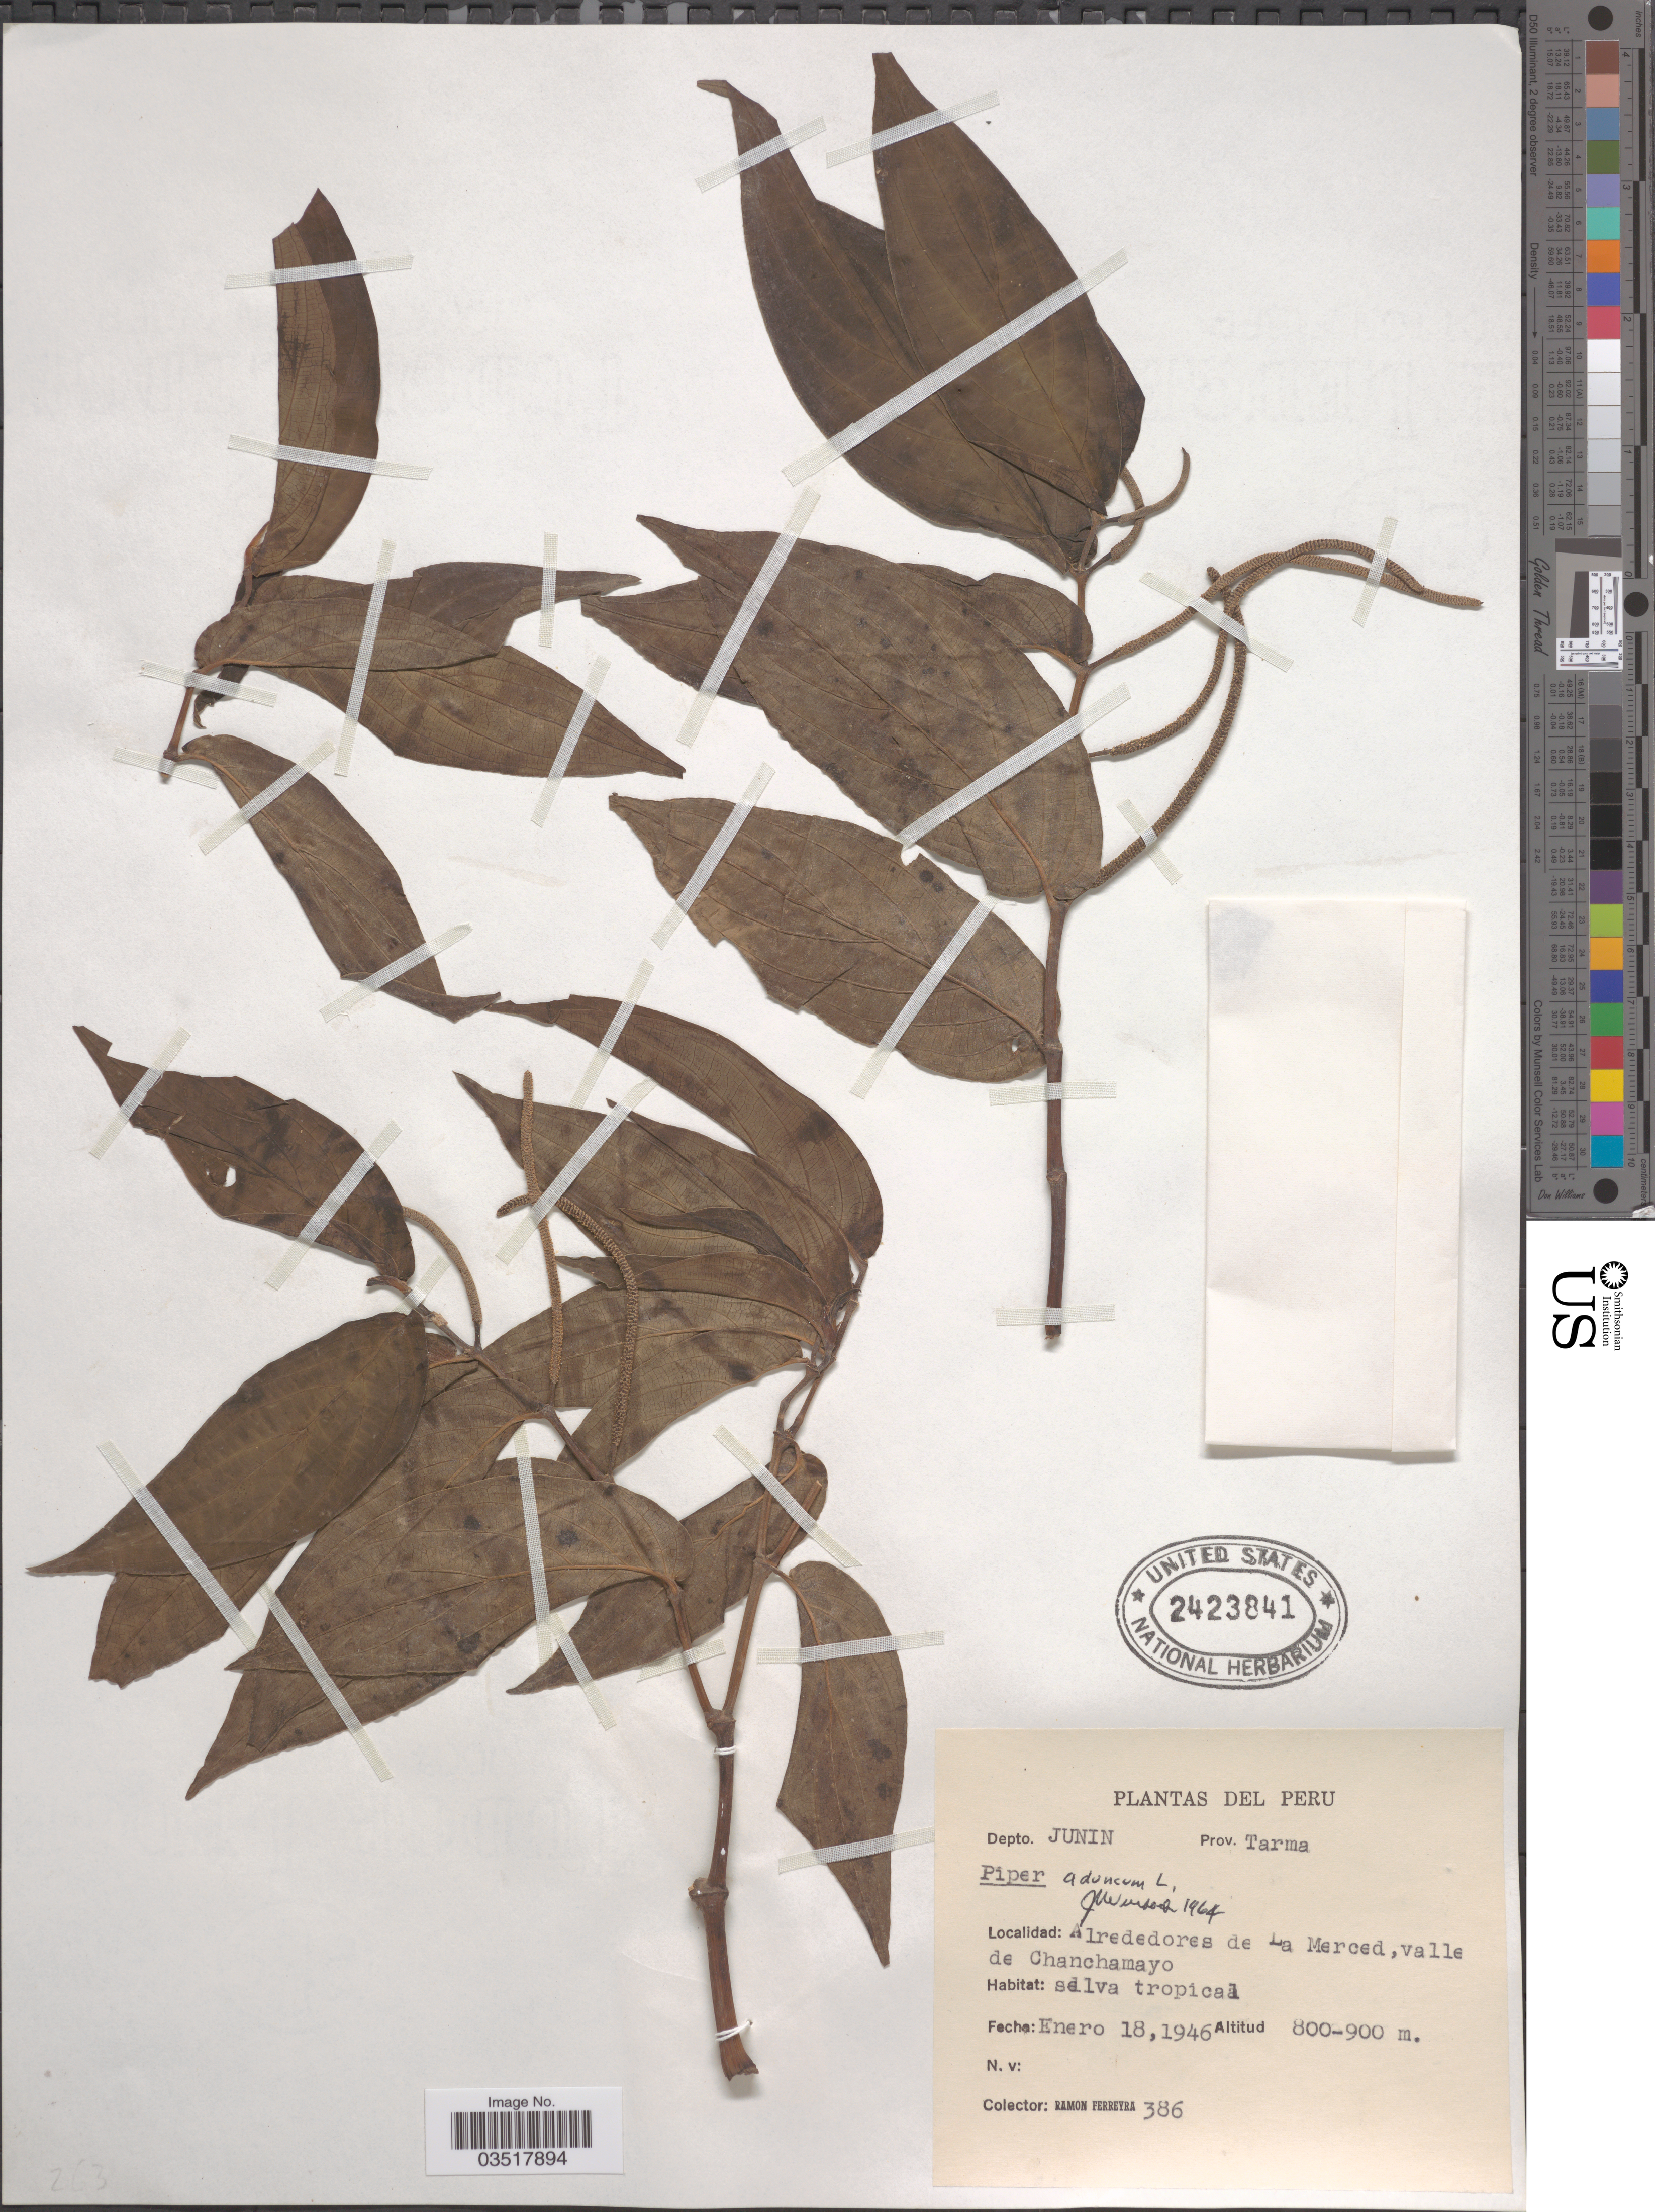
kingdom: Plantae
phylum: Tracheophyta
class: Magnoliopsida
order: Piperales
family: Piperaceae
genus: Piper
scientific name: Piper aduncum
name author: L.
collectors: R. A. Ferreyra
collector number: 386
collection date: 1946-01-18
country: Peru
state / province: Junín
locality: Depto. Junin Prov. Tarma. Alrededores de La Merced, valle de Chanchamayo.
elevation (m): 800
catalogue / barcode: US 2423841